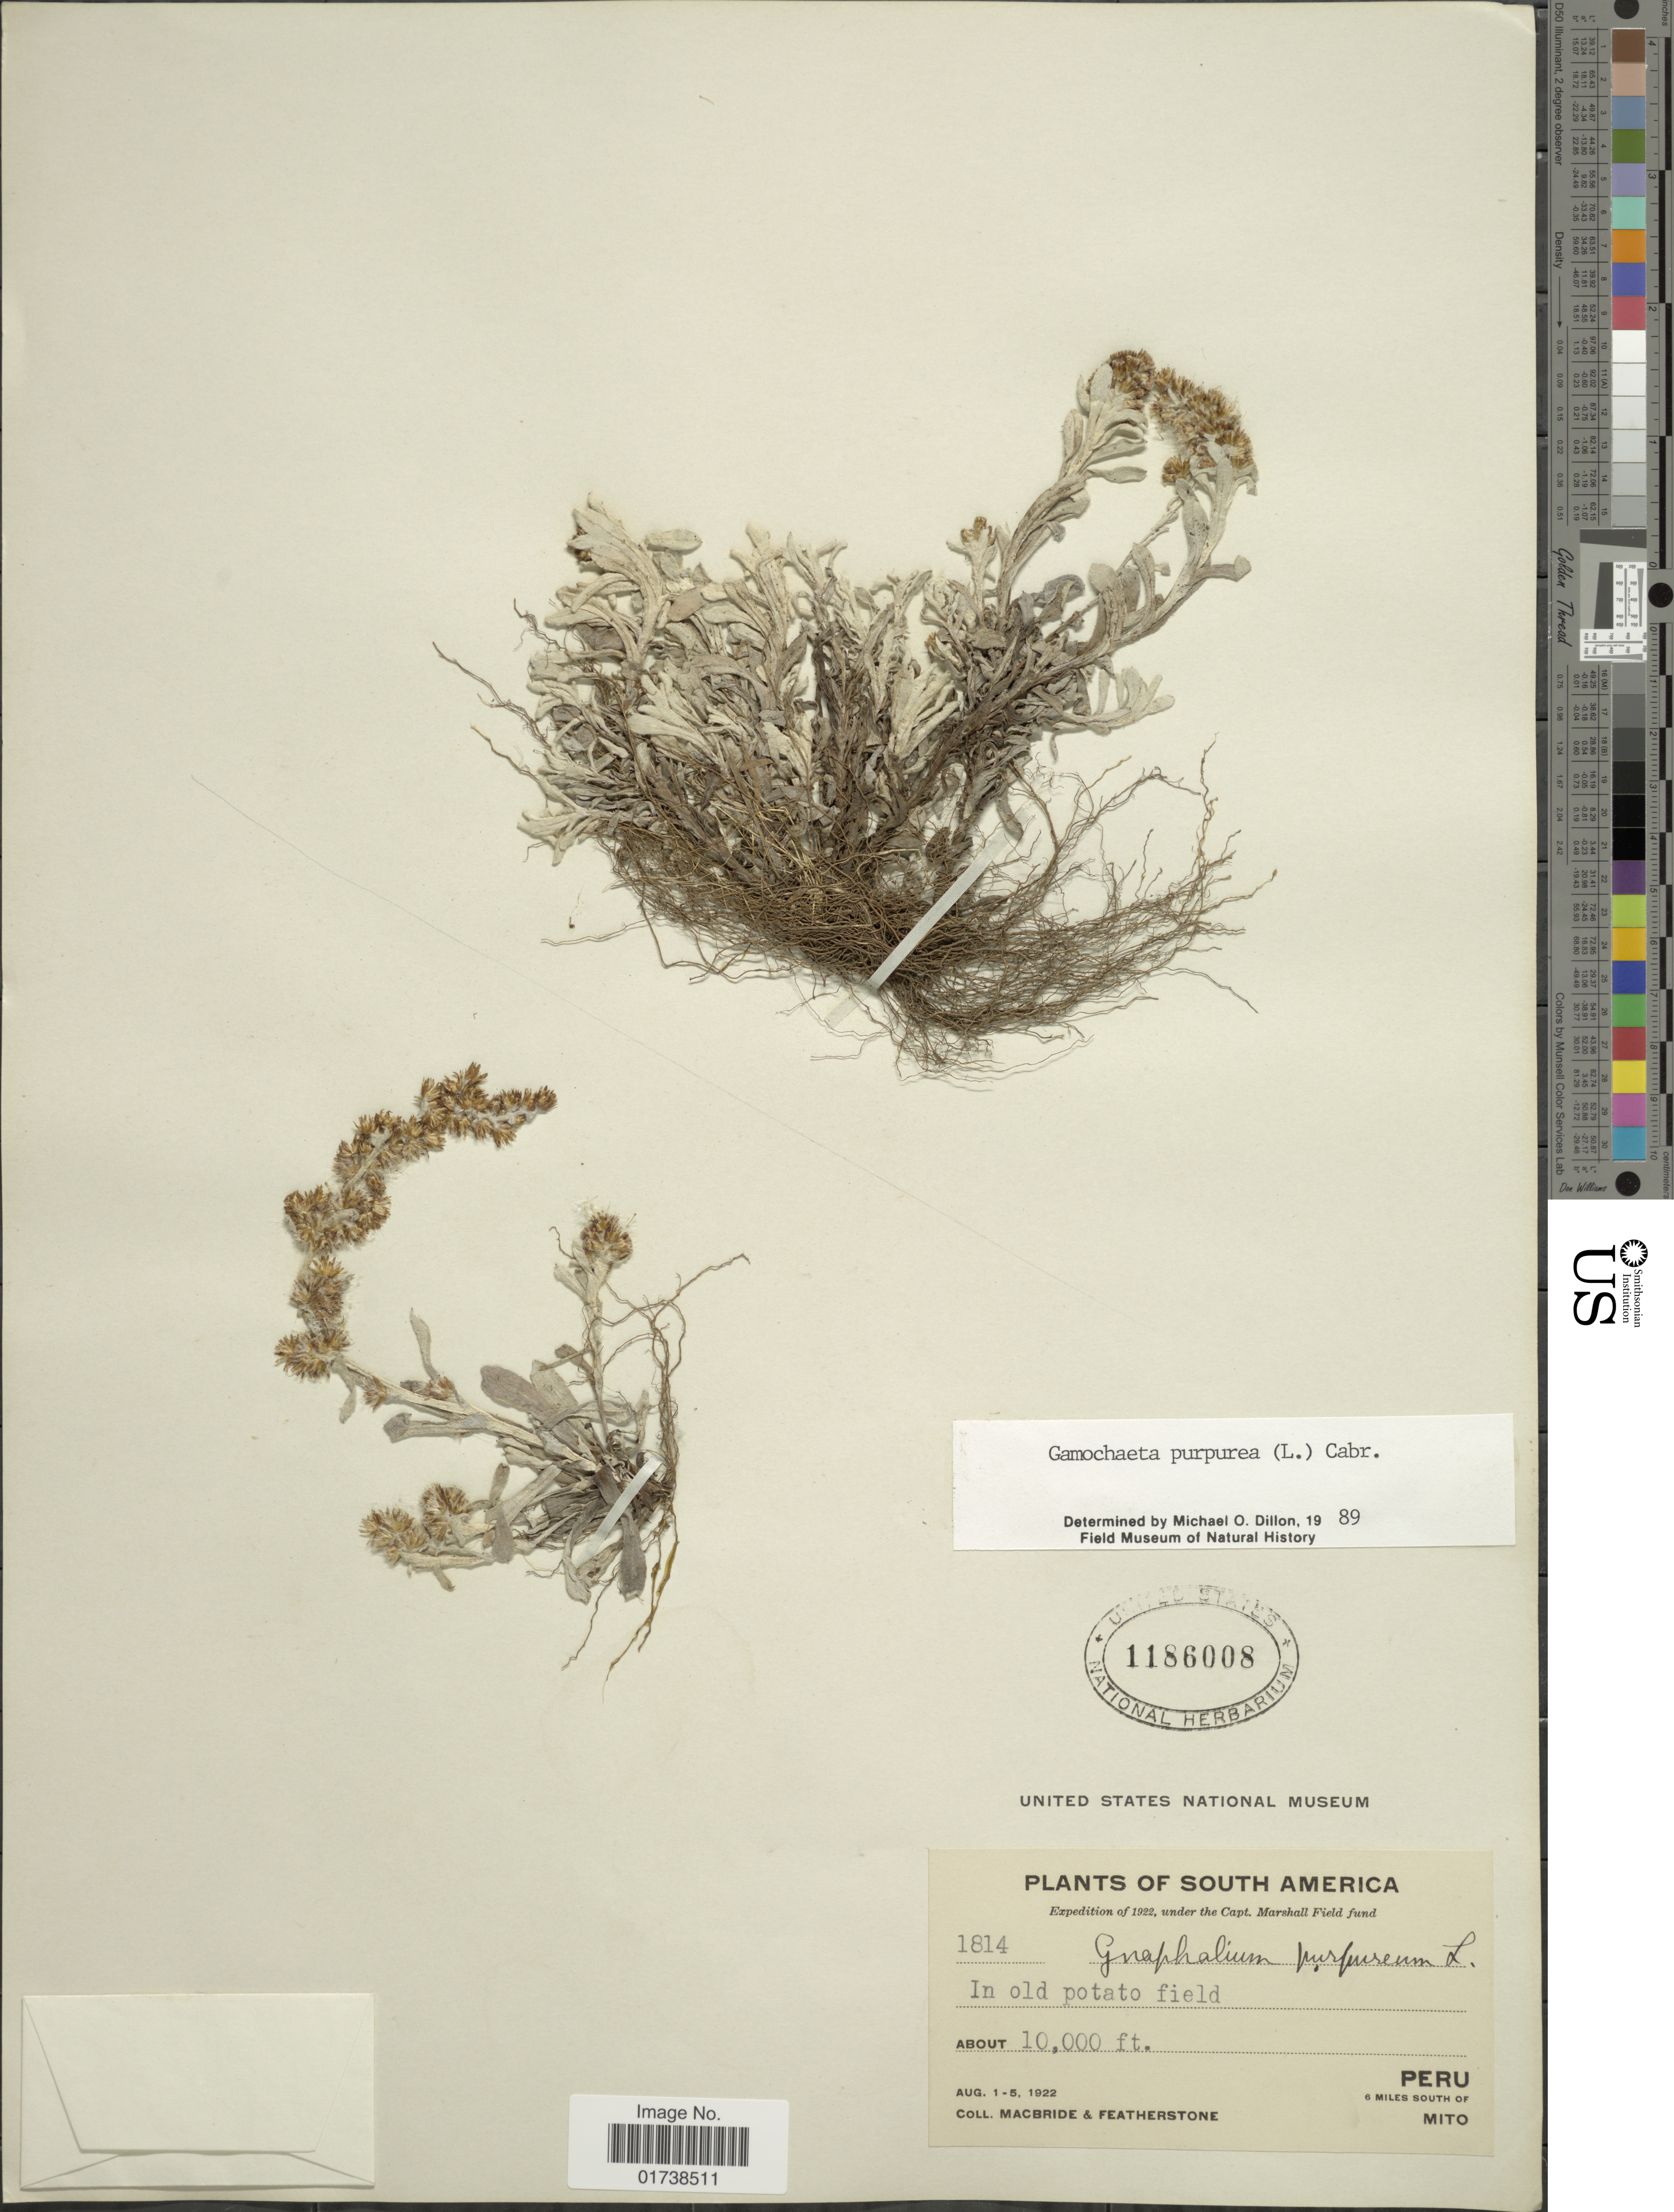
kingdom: Plantae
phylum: Tracheophyta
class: Magnoliopsida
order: Asterales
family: Asteraceae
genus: Gamochaeta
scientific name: Gamochaeta purpurea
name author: (L.) Cabrera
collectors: Macbride, -- & -. Featherstone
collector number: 1814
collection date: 1922-08-01/1922-08-05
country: Peru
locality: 6 miles S of Mito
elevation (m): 3048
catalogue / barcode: US 1186008